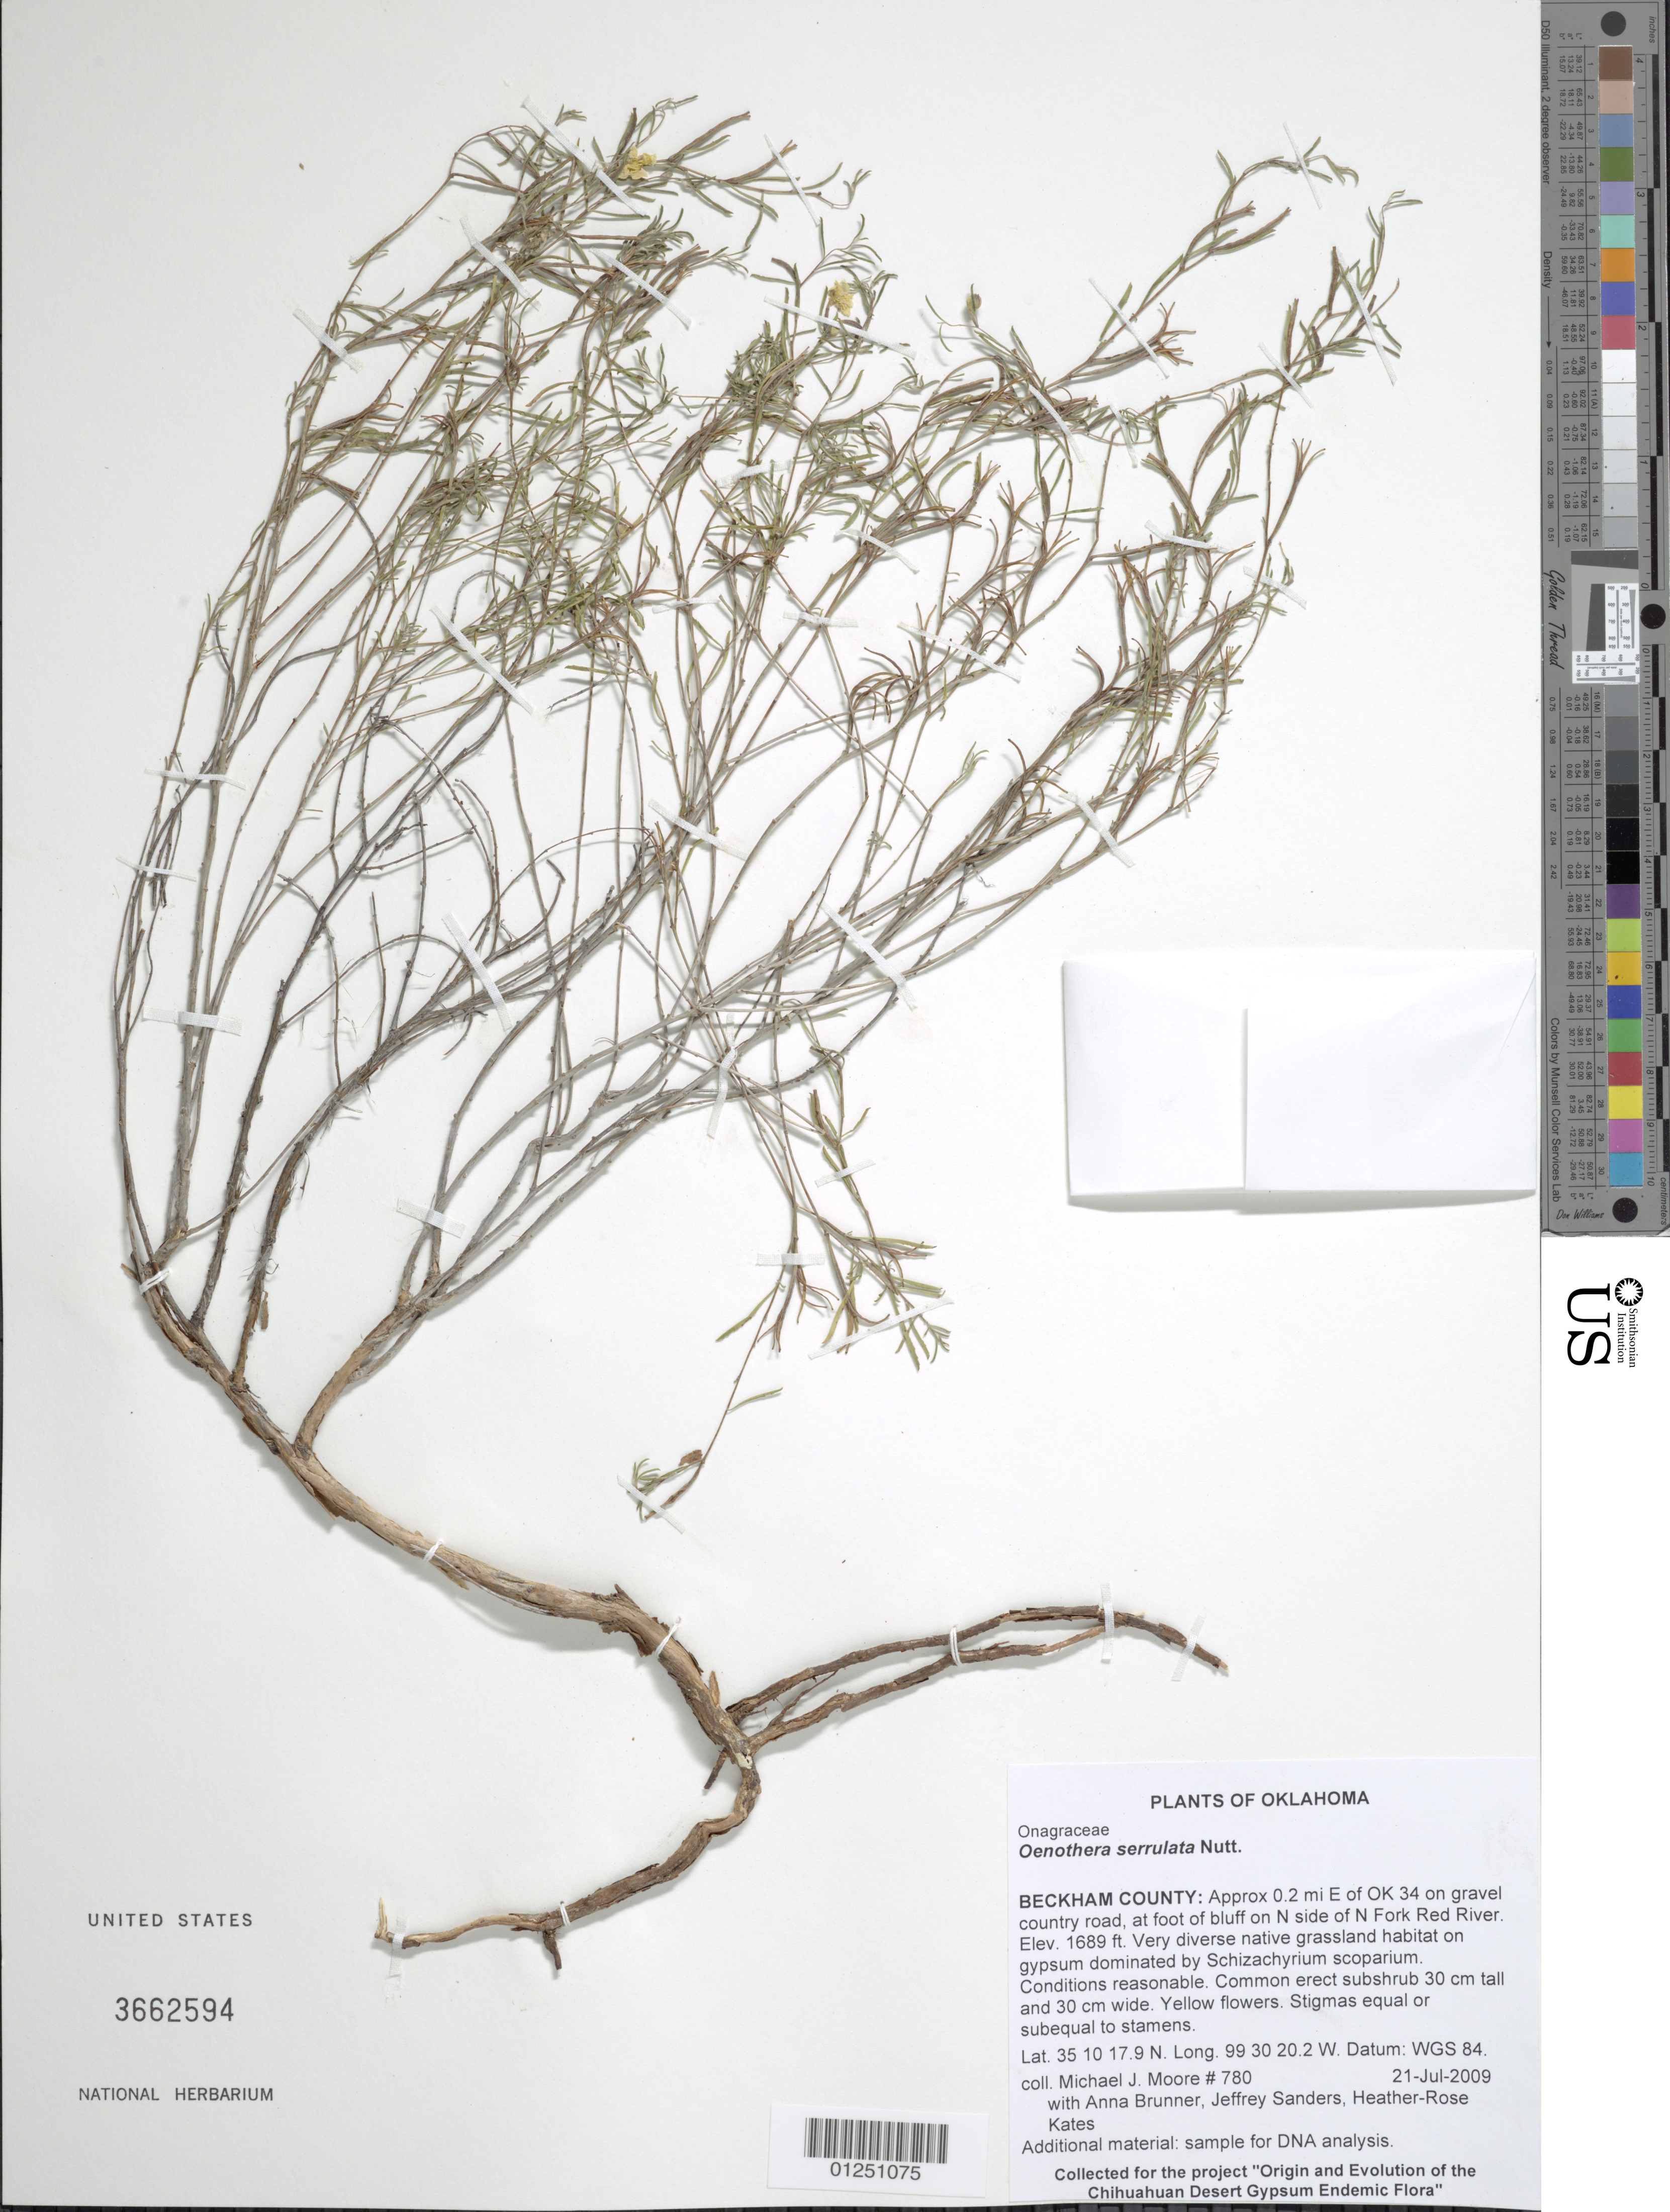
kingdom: Plantae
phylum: Tracheophyta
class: Magnoliopsida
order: Myrtales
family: Onagraceae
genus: Oenothera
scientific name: Oenothera serrulata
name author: Nutt.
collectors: M. J. Moore, A. Brunner, J. Sanders & H.-R. Kates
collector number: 780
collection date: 2005-07-20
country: United States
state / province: Oklahoma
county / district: Beckham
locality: Approx 0.2 mi E of OK 34 on gravel country road, at foot of bluff on N side of N Fork Red River.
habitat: Very diverse native grassland habitat on gypsum dominated by Schizachyrium scoparium, Oenothera serrulata also common. Conditions reasonable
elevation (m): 515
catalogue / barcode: US 3662594